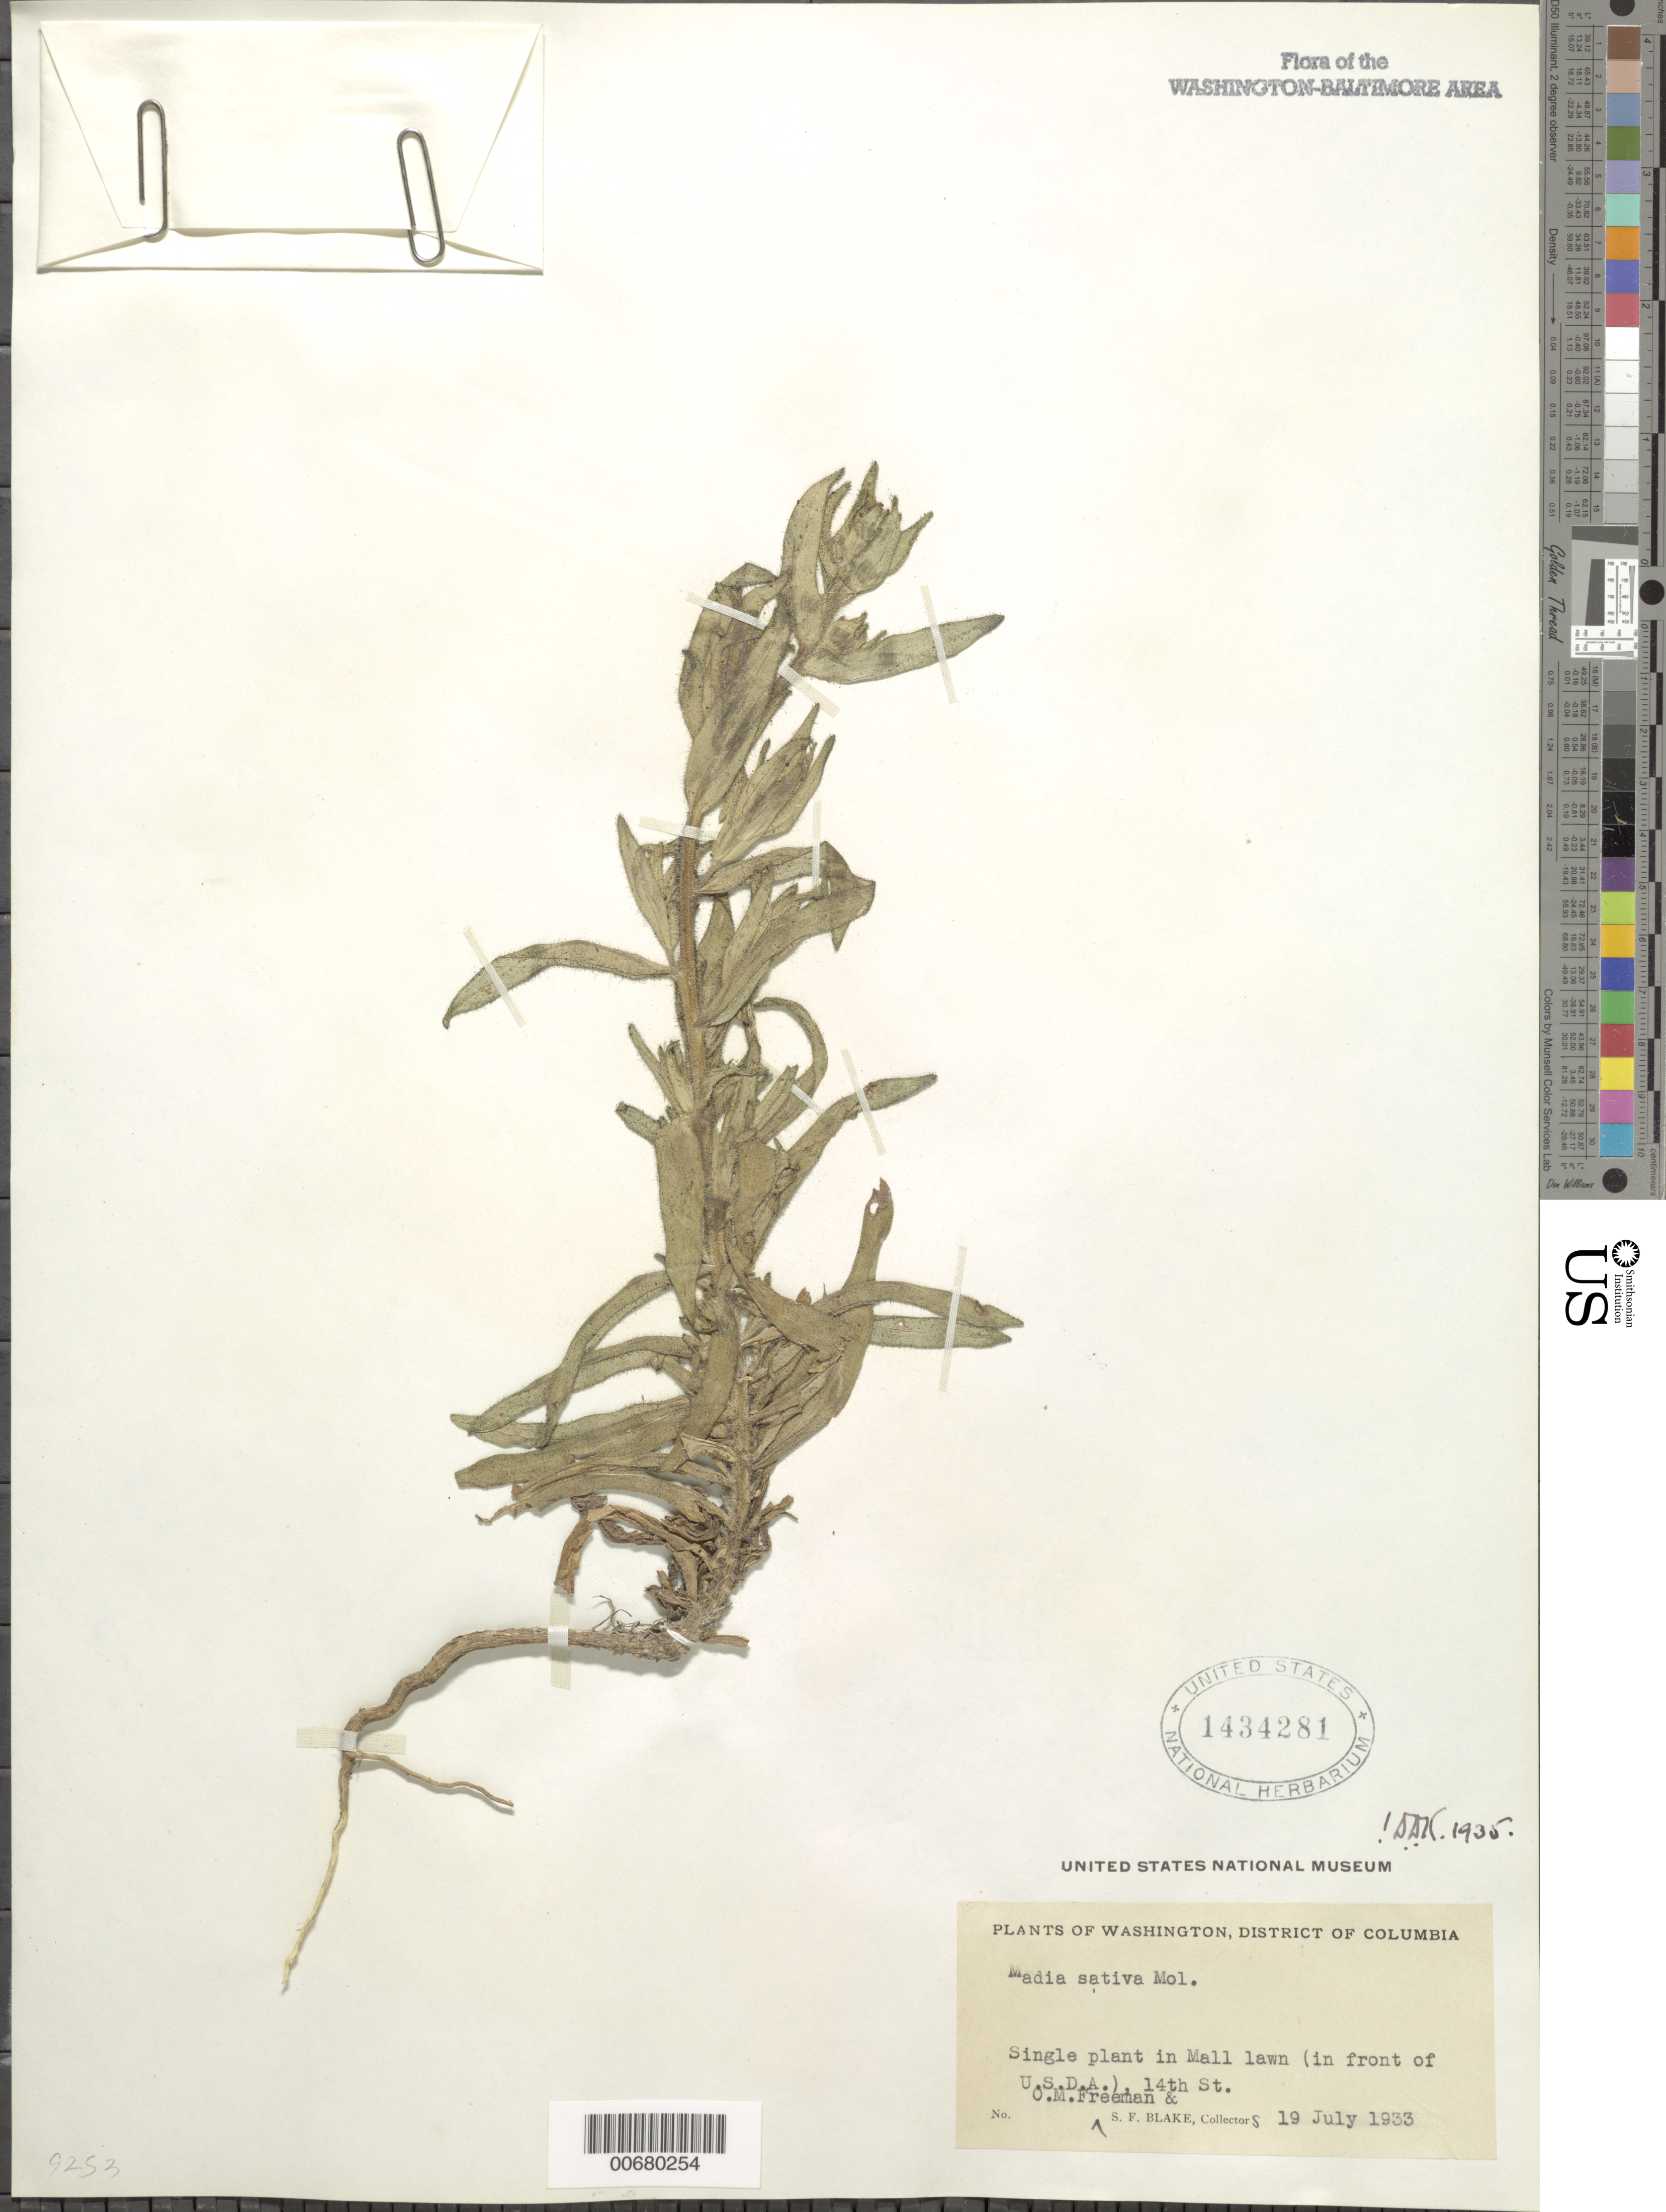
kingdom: Plantae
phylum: Tracheophyta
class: Magnoliopsida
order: Asterales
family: Asteraceae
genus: Madia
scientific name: Madia sativa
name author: Molina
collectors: O. Freeman & S. Blake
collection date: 1933-07-19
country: United States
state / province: District of Columbia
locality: Mall (in front of USDA), 14th St.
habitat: Lawn.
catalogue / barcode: US 1434281